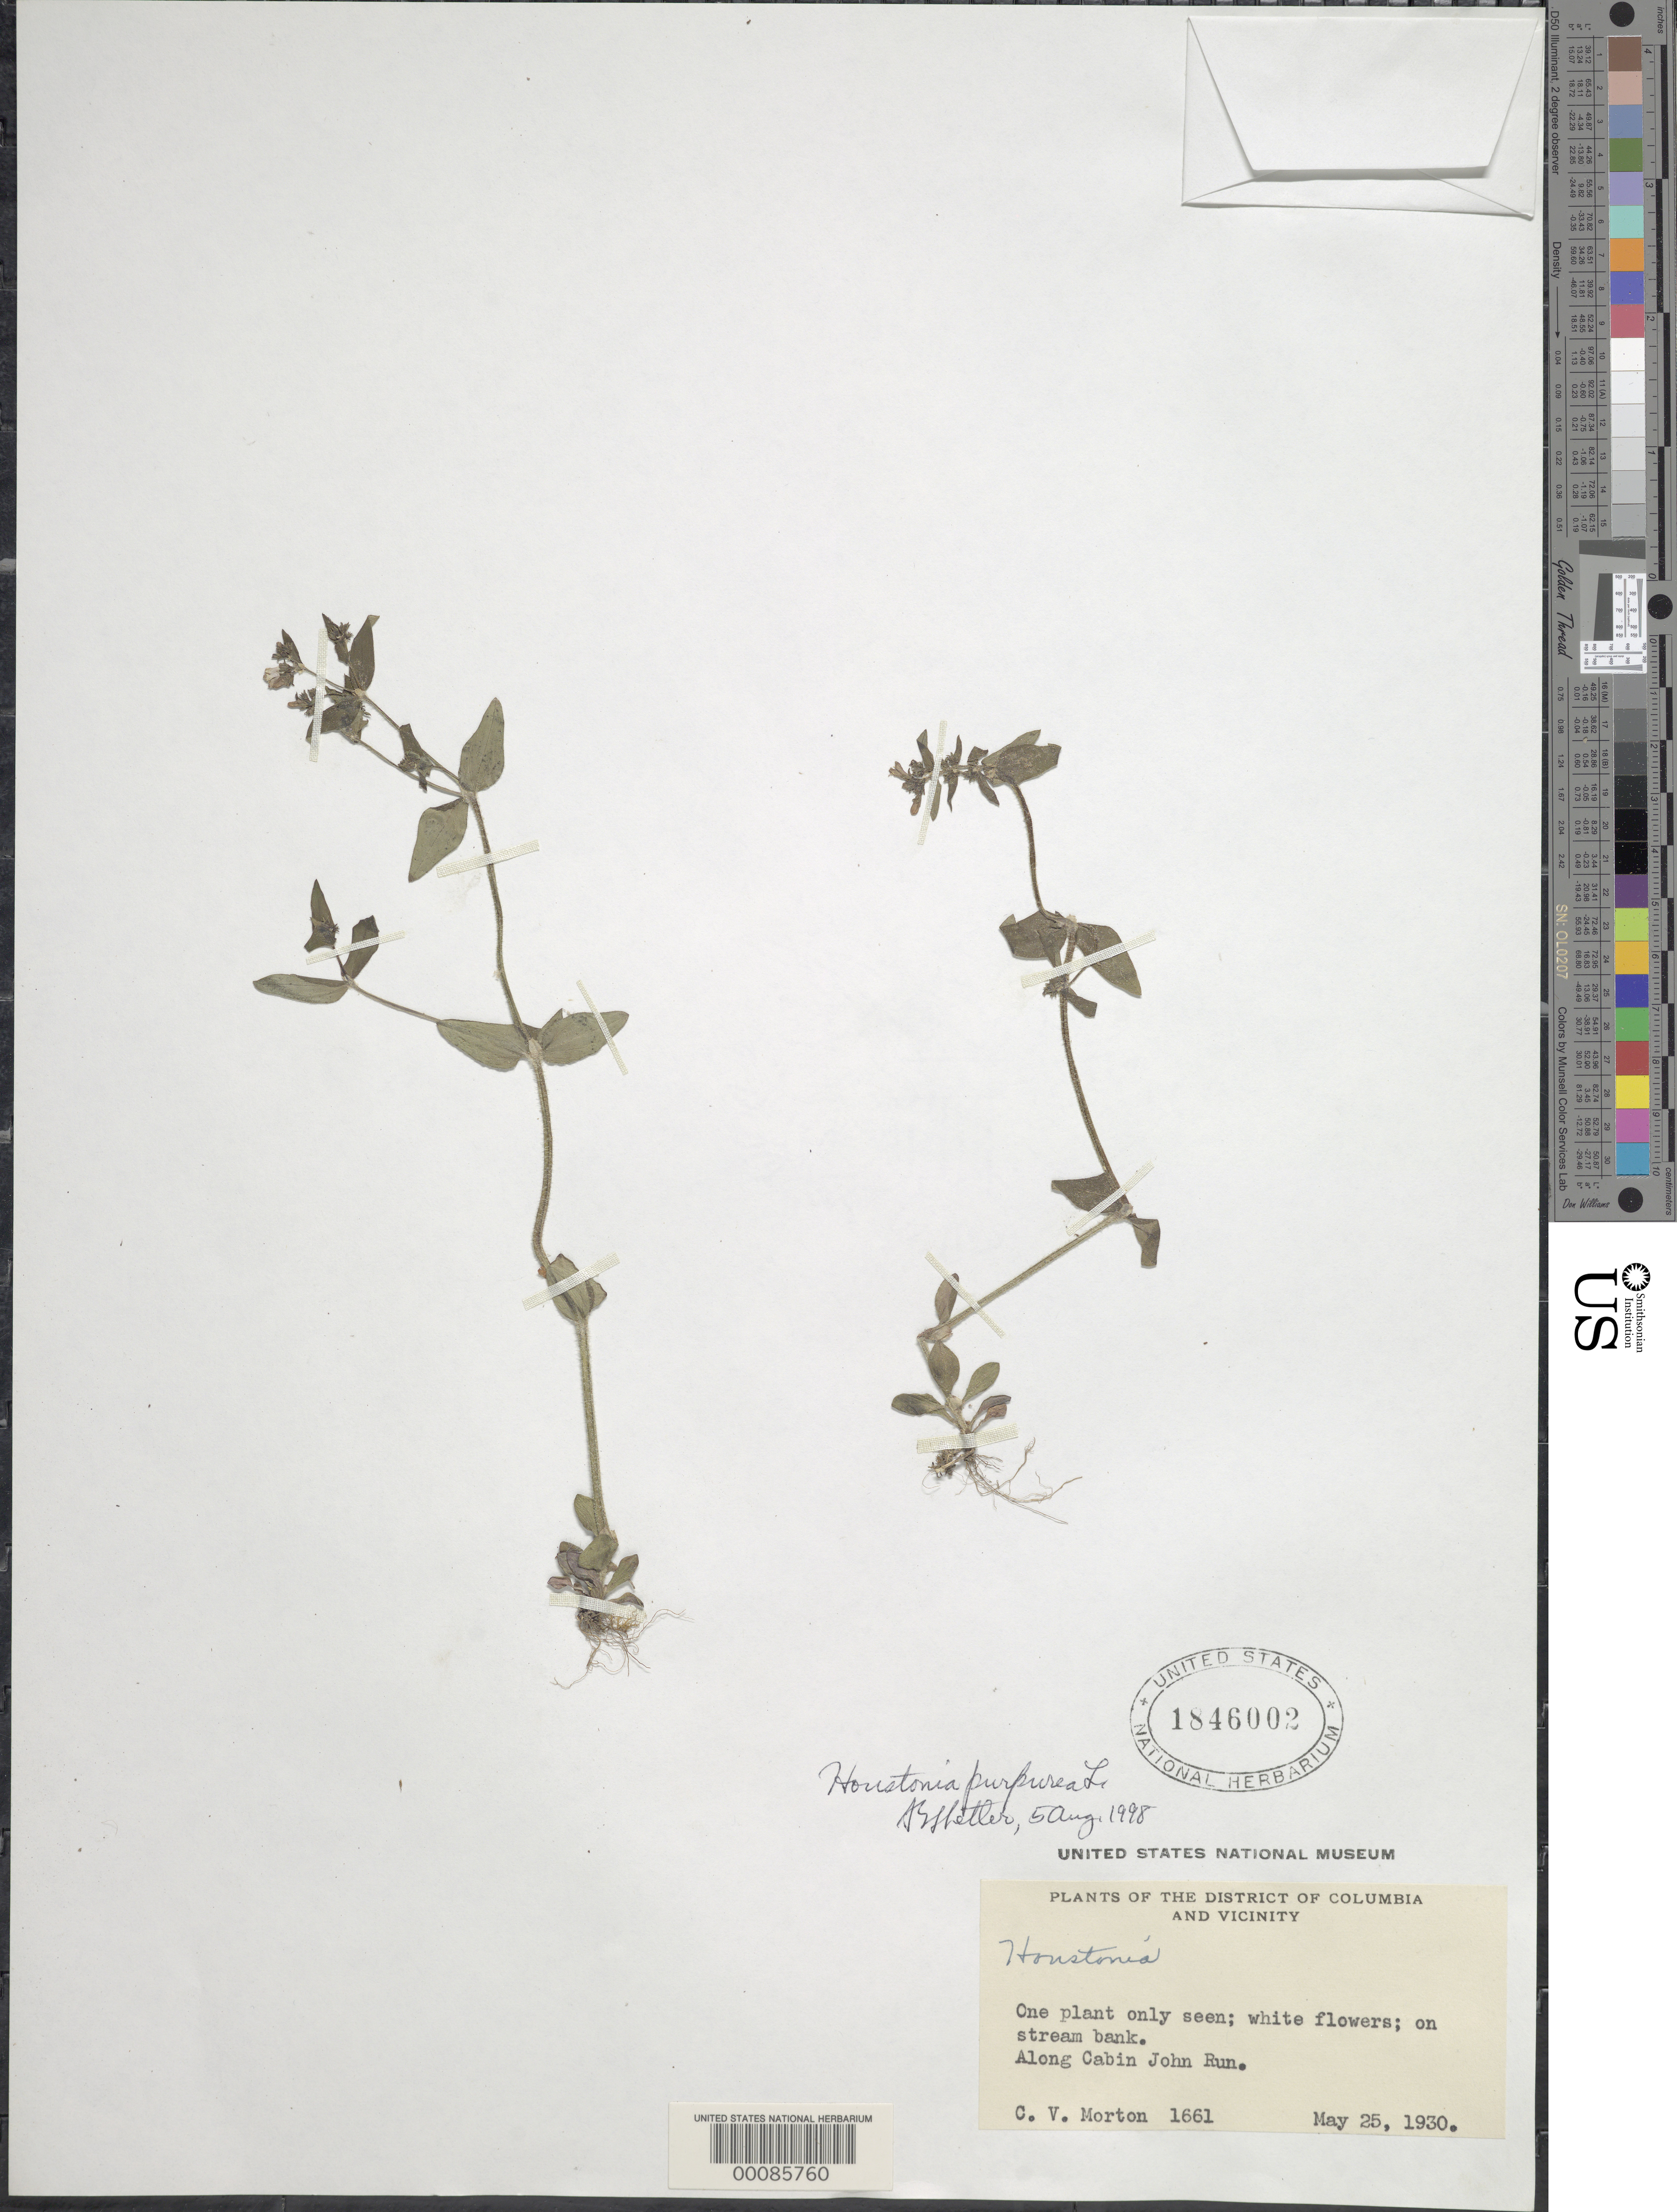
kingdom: Plantae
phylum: Tracheophyta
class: Magnoliopsida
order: Gentianales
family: Rubiaceae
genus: Houstonia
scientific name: Houstonia purpurea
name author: L.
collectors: C. V. Morton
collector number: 1661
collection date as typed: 25 May 1930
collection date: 1930-05-25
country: United States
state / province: Maryland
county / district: Montgomery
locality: Along Cabin John Run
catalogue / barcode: US 1846002